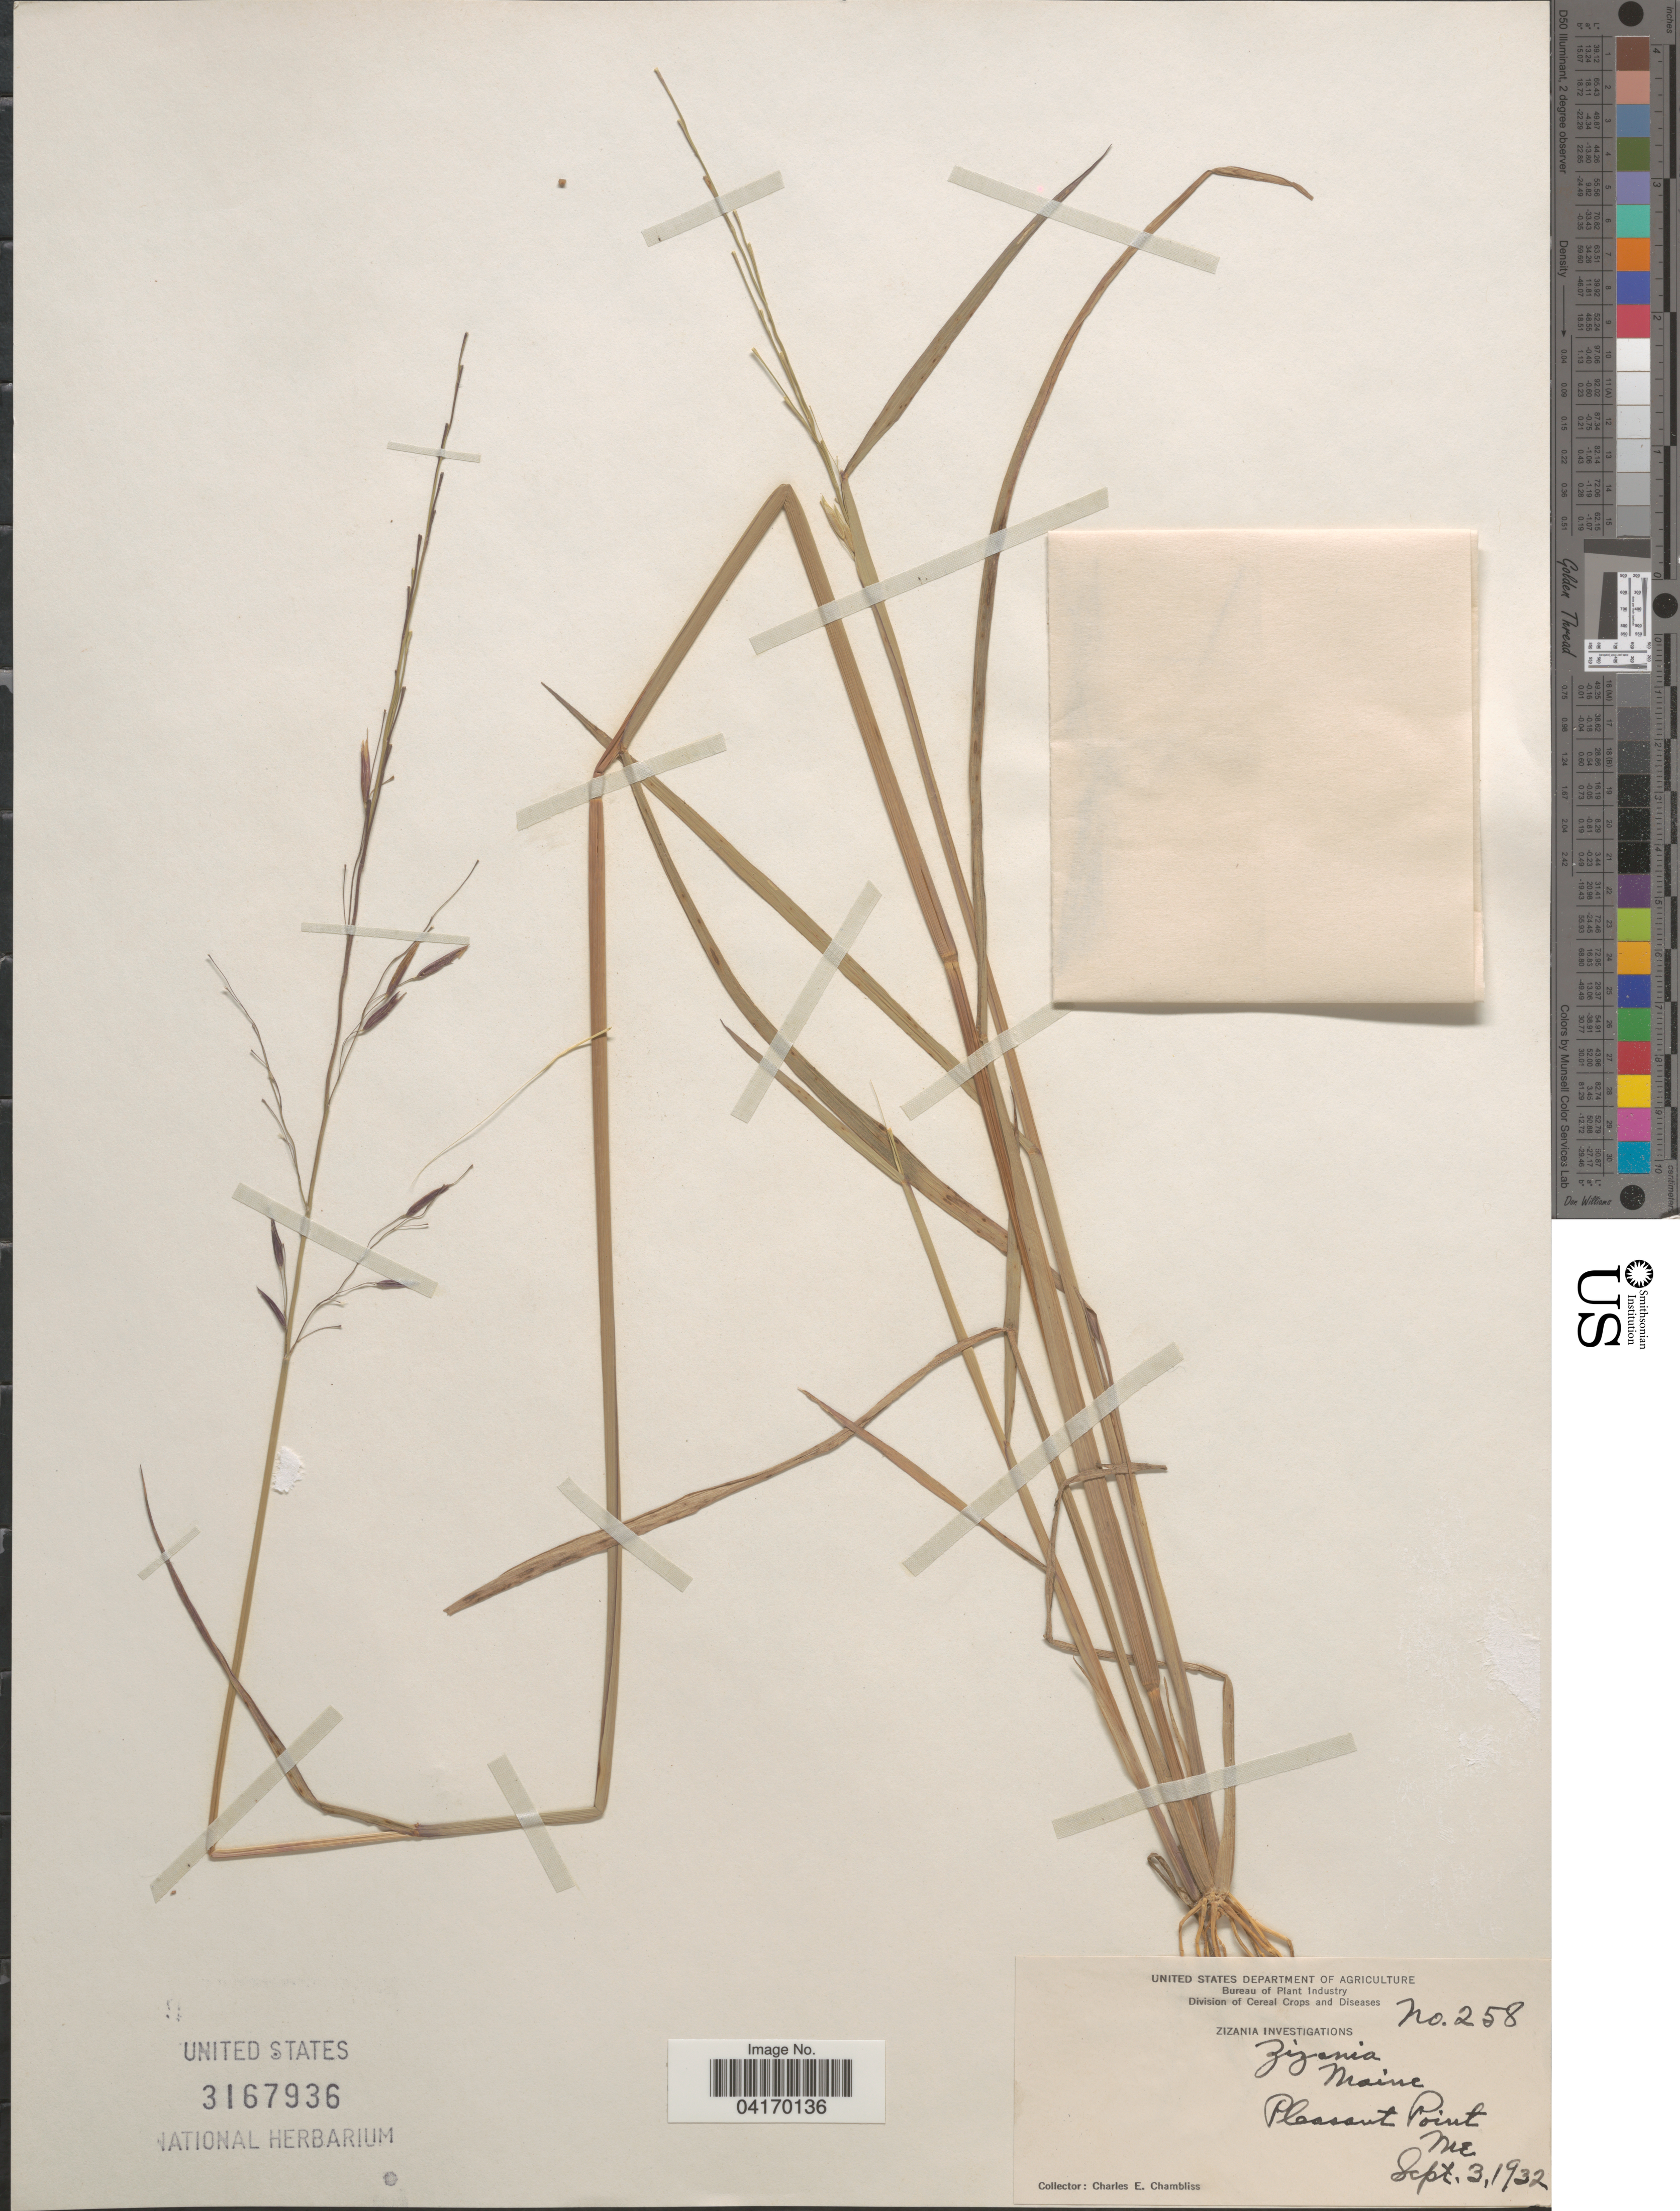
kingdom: Plantae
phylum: Tracheophyta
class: Liliopsida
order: Poales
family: Poaceae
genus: Zizania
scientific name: Zizania aquatica var. brevis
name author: Fassett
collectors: C. Chambliss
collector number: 258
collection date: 1932-09-03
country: United States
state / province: Maine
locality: Pleasant Point.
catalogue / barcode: US 3167936